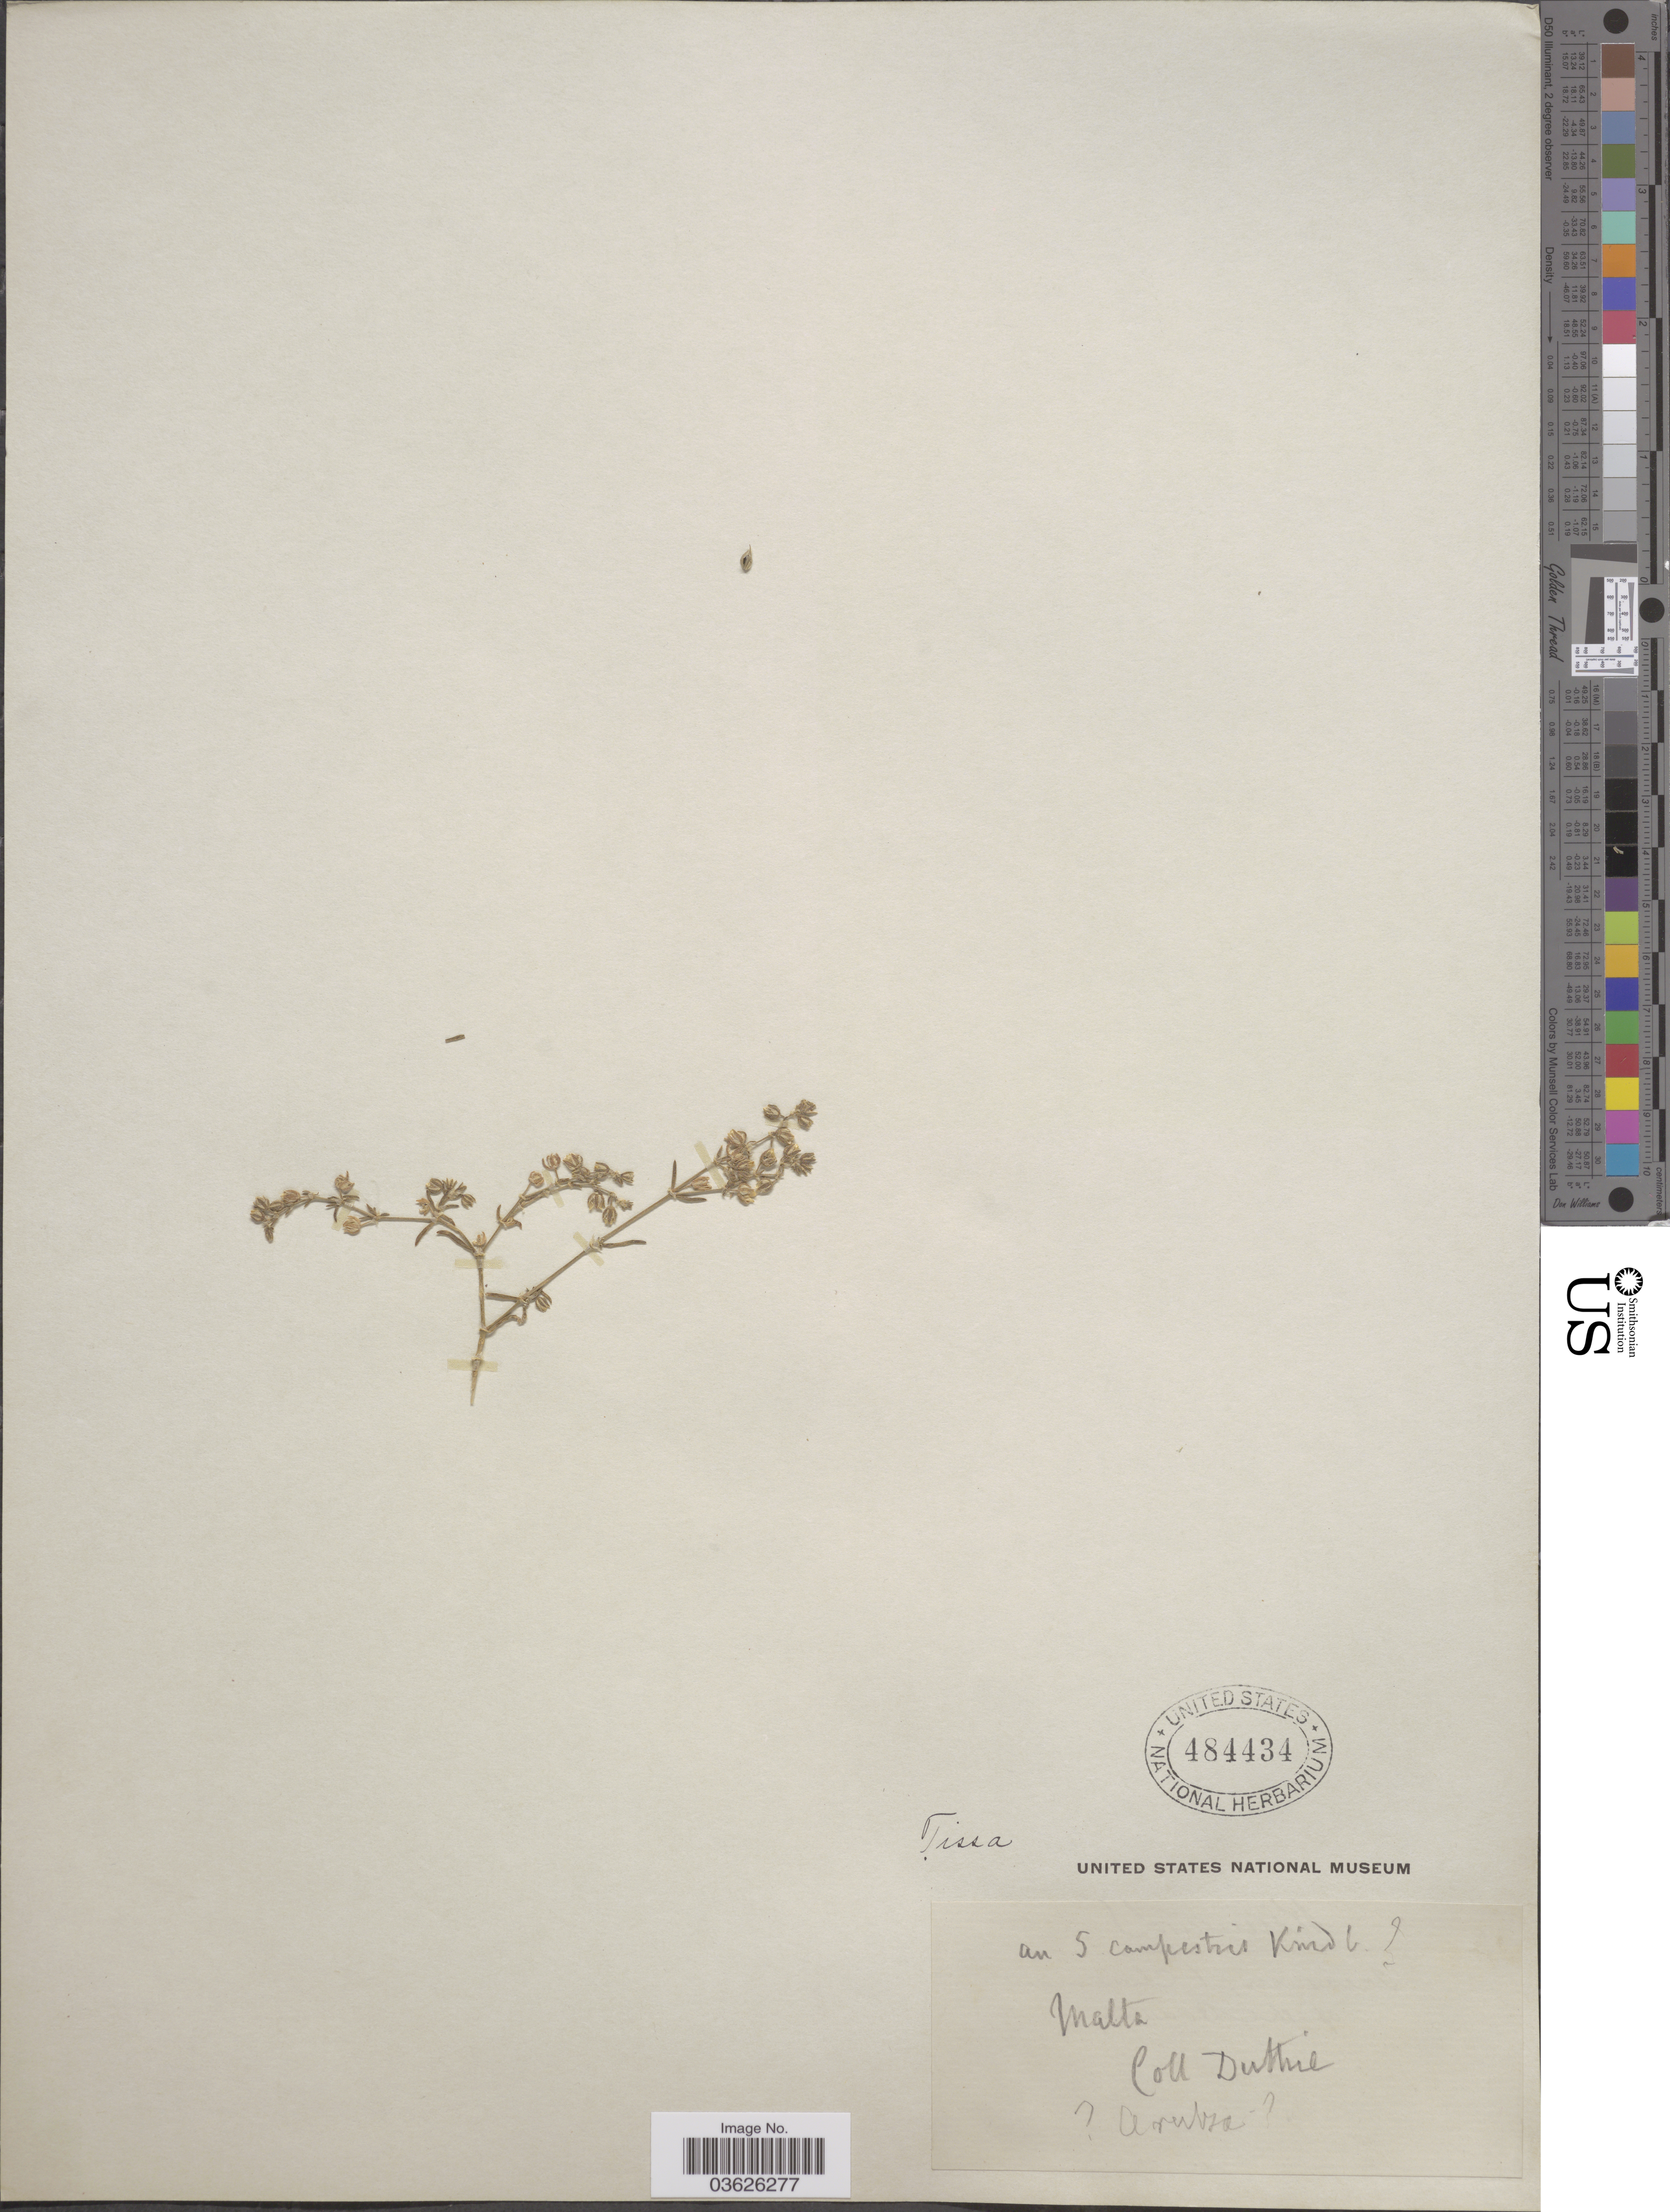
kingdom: Plantae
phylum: Tracheophyta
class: Magnoliopsida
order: Caryophyllales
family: Caryophyllaceae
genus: Spergularia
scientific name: Spergularia sp.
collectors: Duthie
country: Malta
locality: Malta.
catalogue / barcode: US 484434